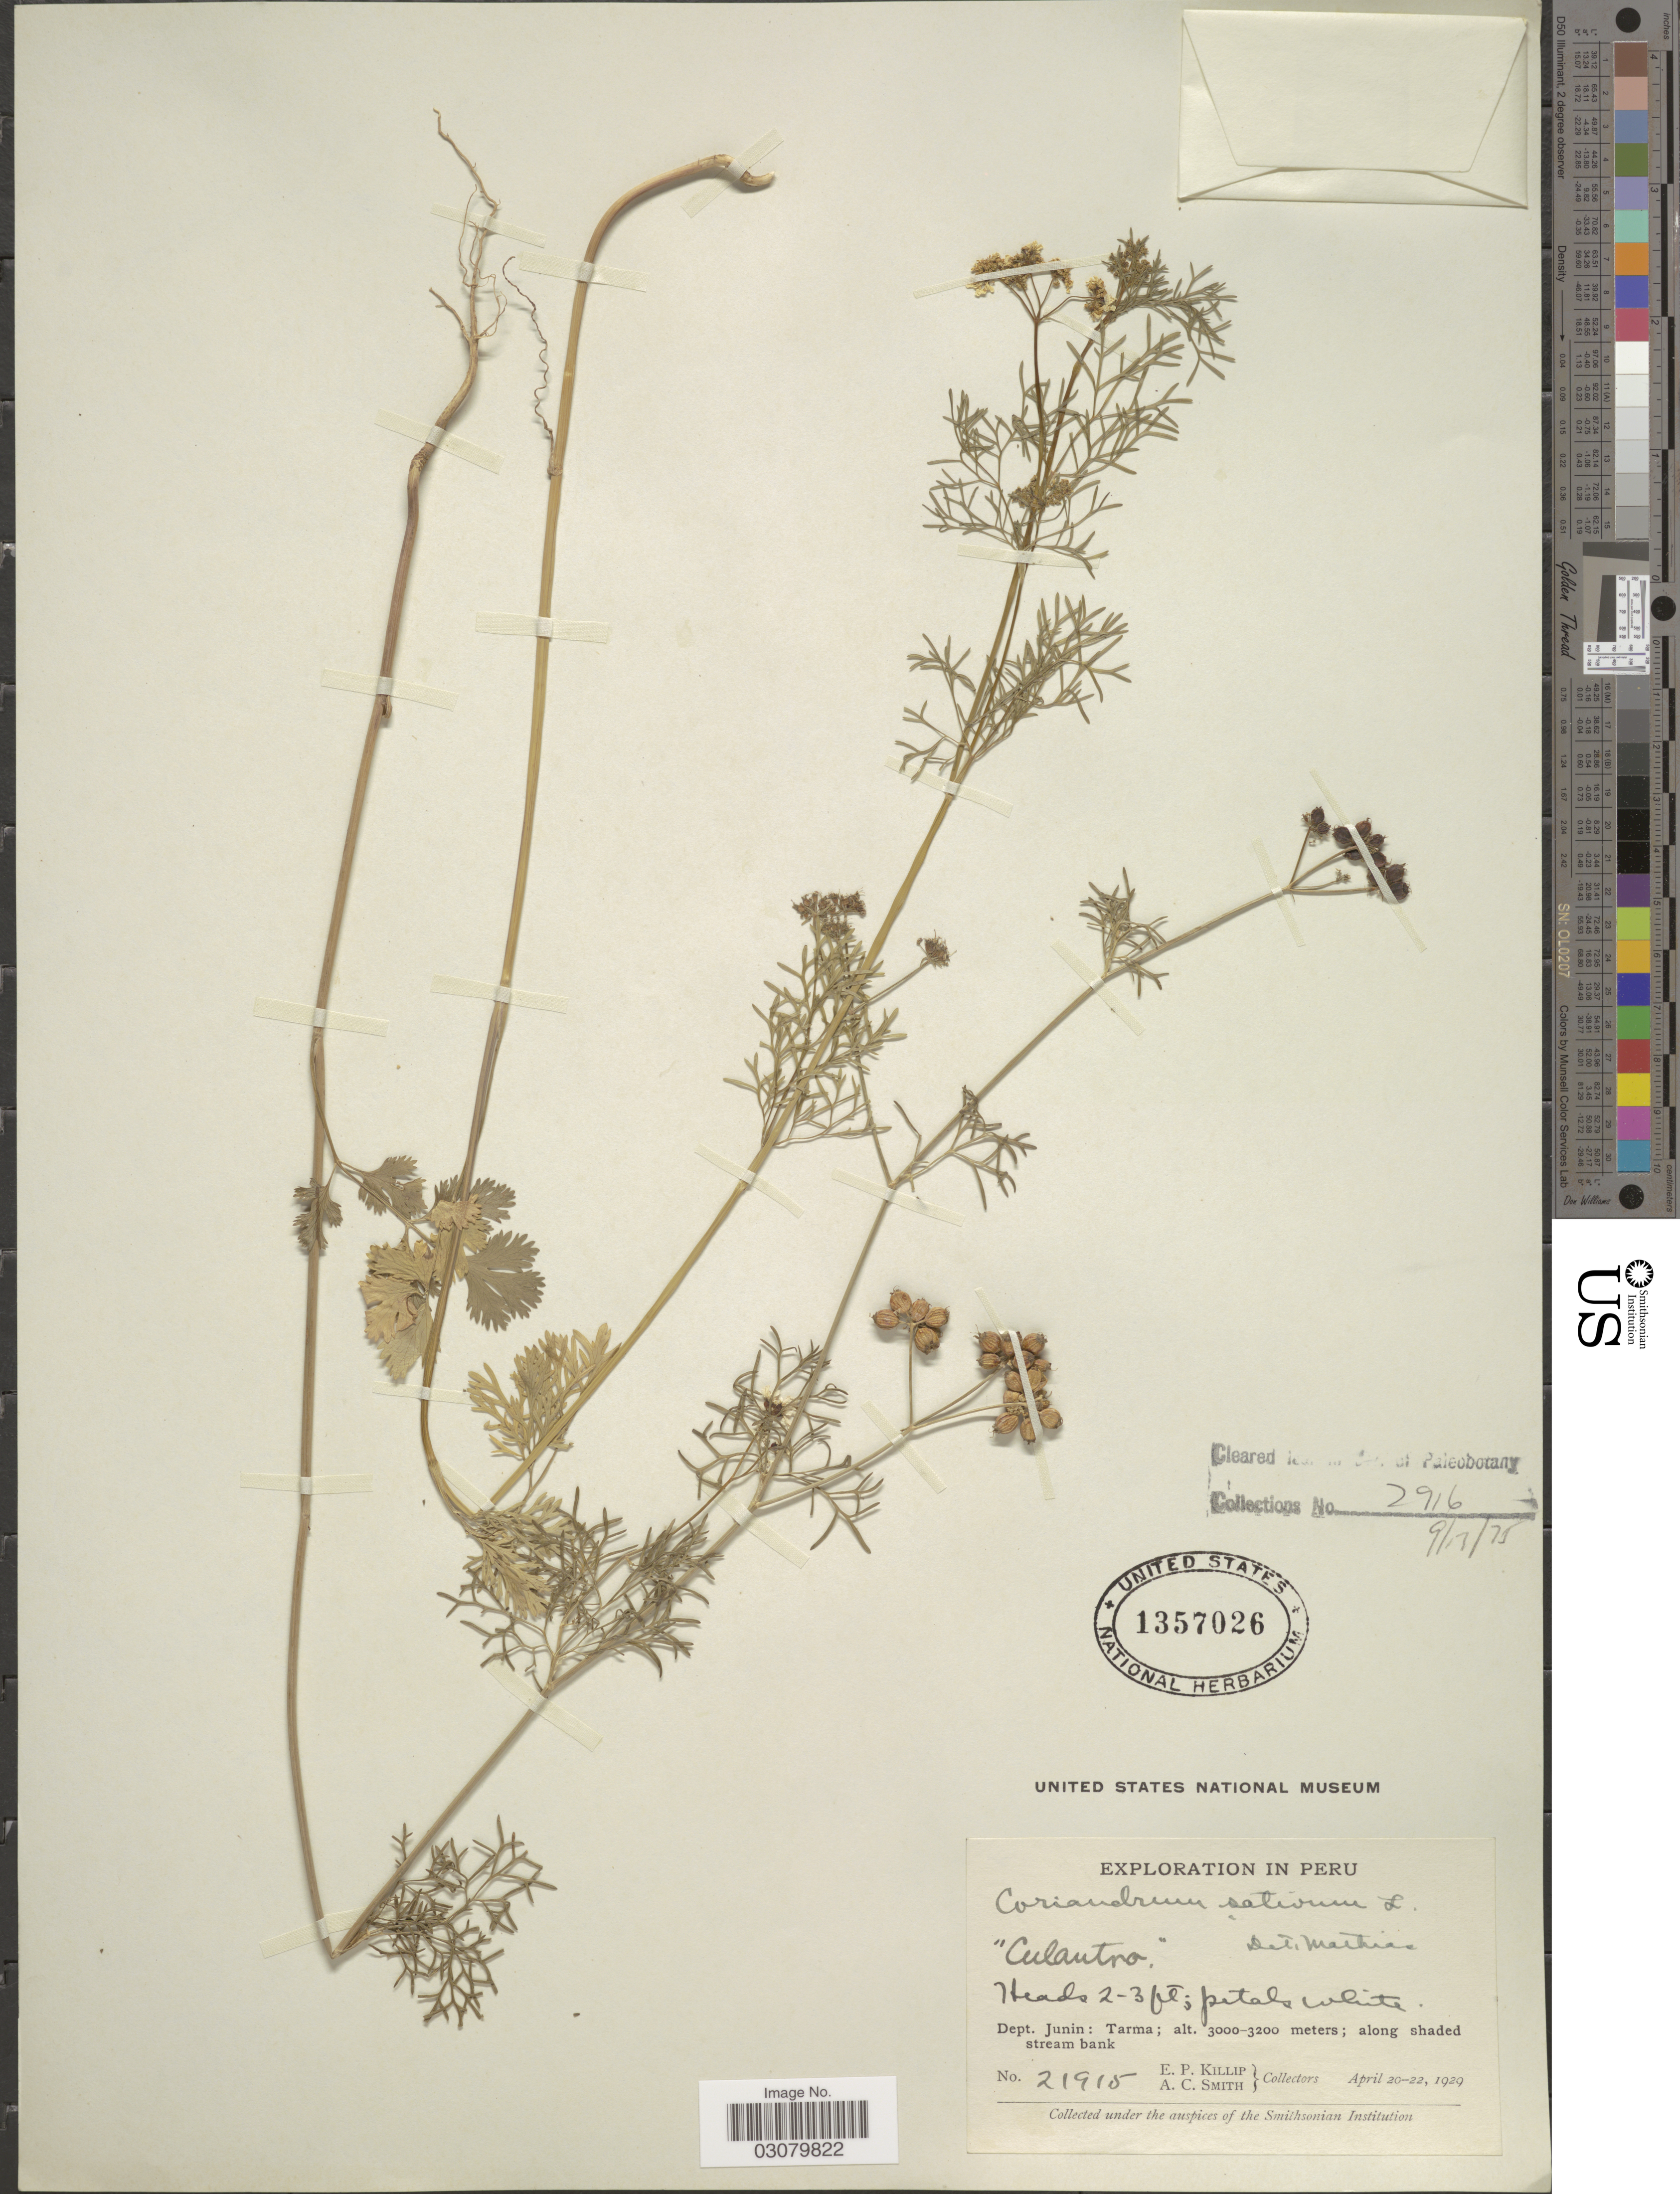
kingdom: Plantae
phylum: Tracheophyta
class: Magnoliopsida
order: Apiales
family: Apiaceae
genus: Coriandrum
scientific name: Coriandrum sativum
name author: L.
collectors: E. P. Killip & A. C. Smith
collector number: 21915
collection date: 1929-04-20/1929-04-22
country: Peru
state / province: Junín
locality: Dept. Junin: Tarma; along shaded stream bank.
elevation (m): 3000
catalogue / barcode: US 1357026